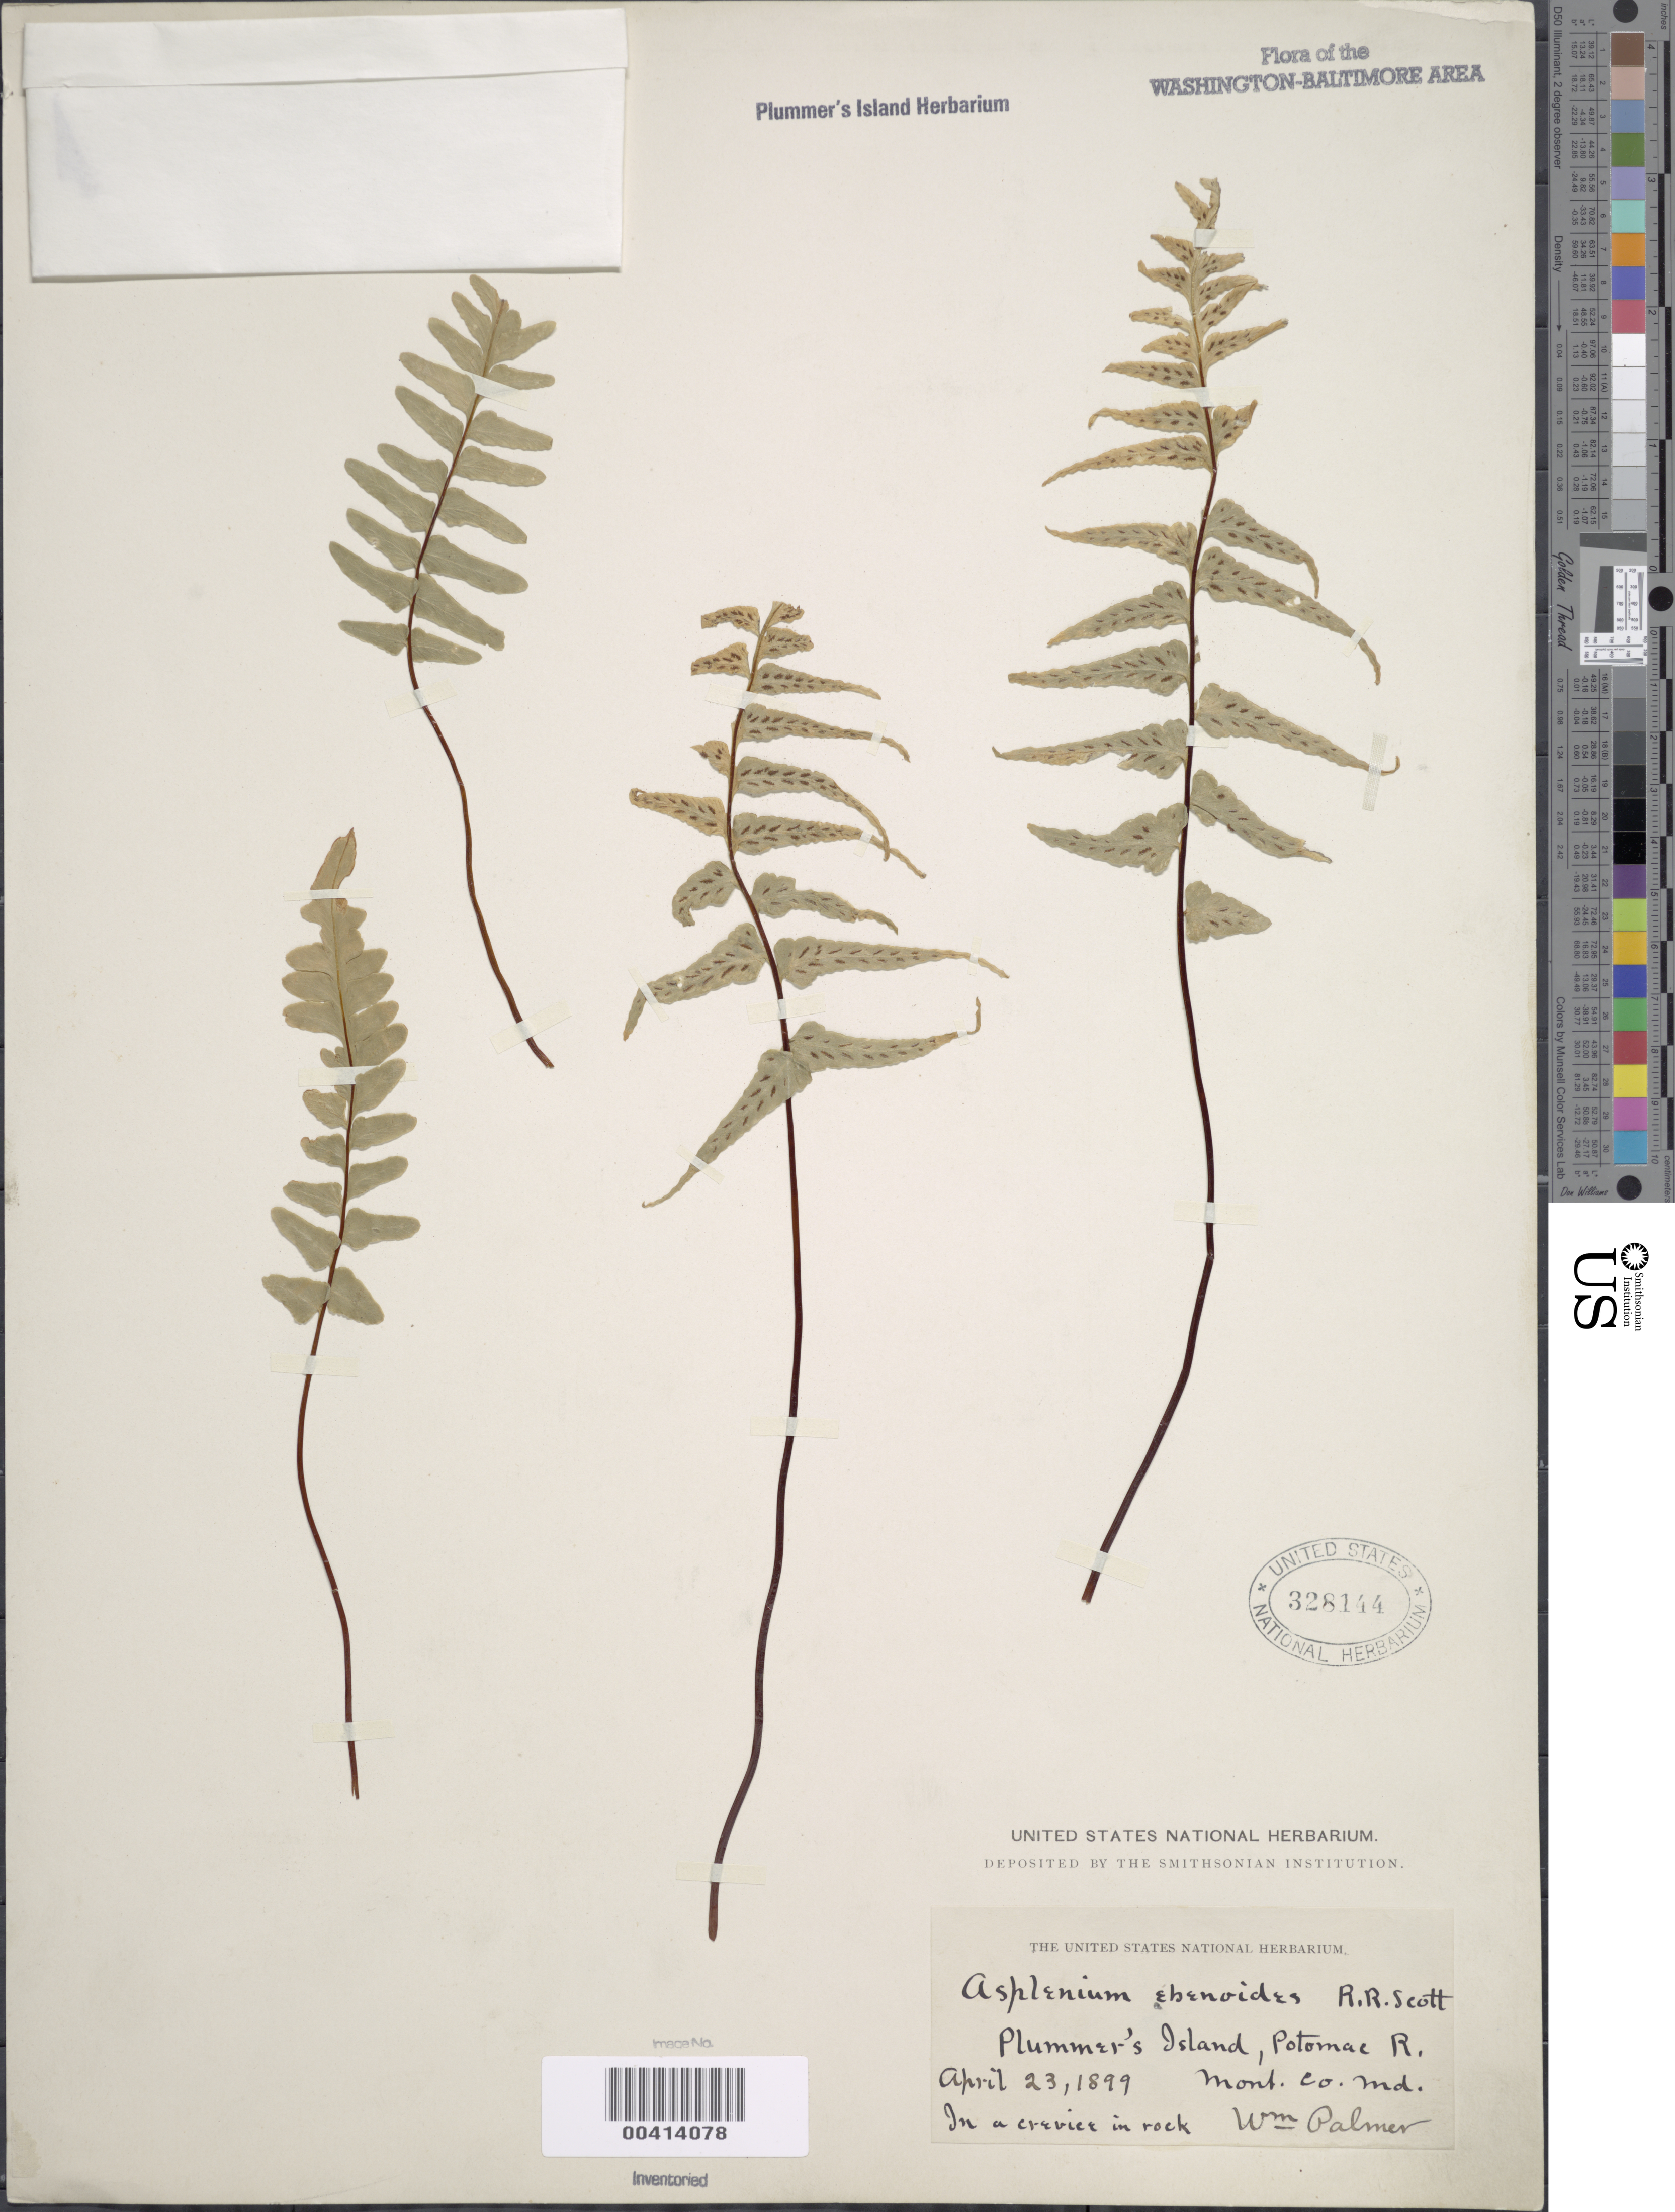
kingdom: Plantae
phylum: Tracheophyta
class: Polypodiopsida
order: Polypodiales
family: Aspleniaceae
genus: Asplenium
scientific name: Asplenium x ebenoides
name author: R.R. Scott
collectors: W. Palmer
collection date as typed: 23 Apr 1899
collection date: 1899-04-23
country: United States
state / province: Maryland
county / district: Montgomery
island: Plummers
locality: Plummer's Island C. & O. Canal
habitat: In a rock crevice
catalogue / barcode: US 328144